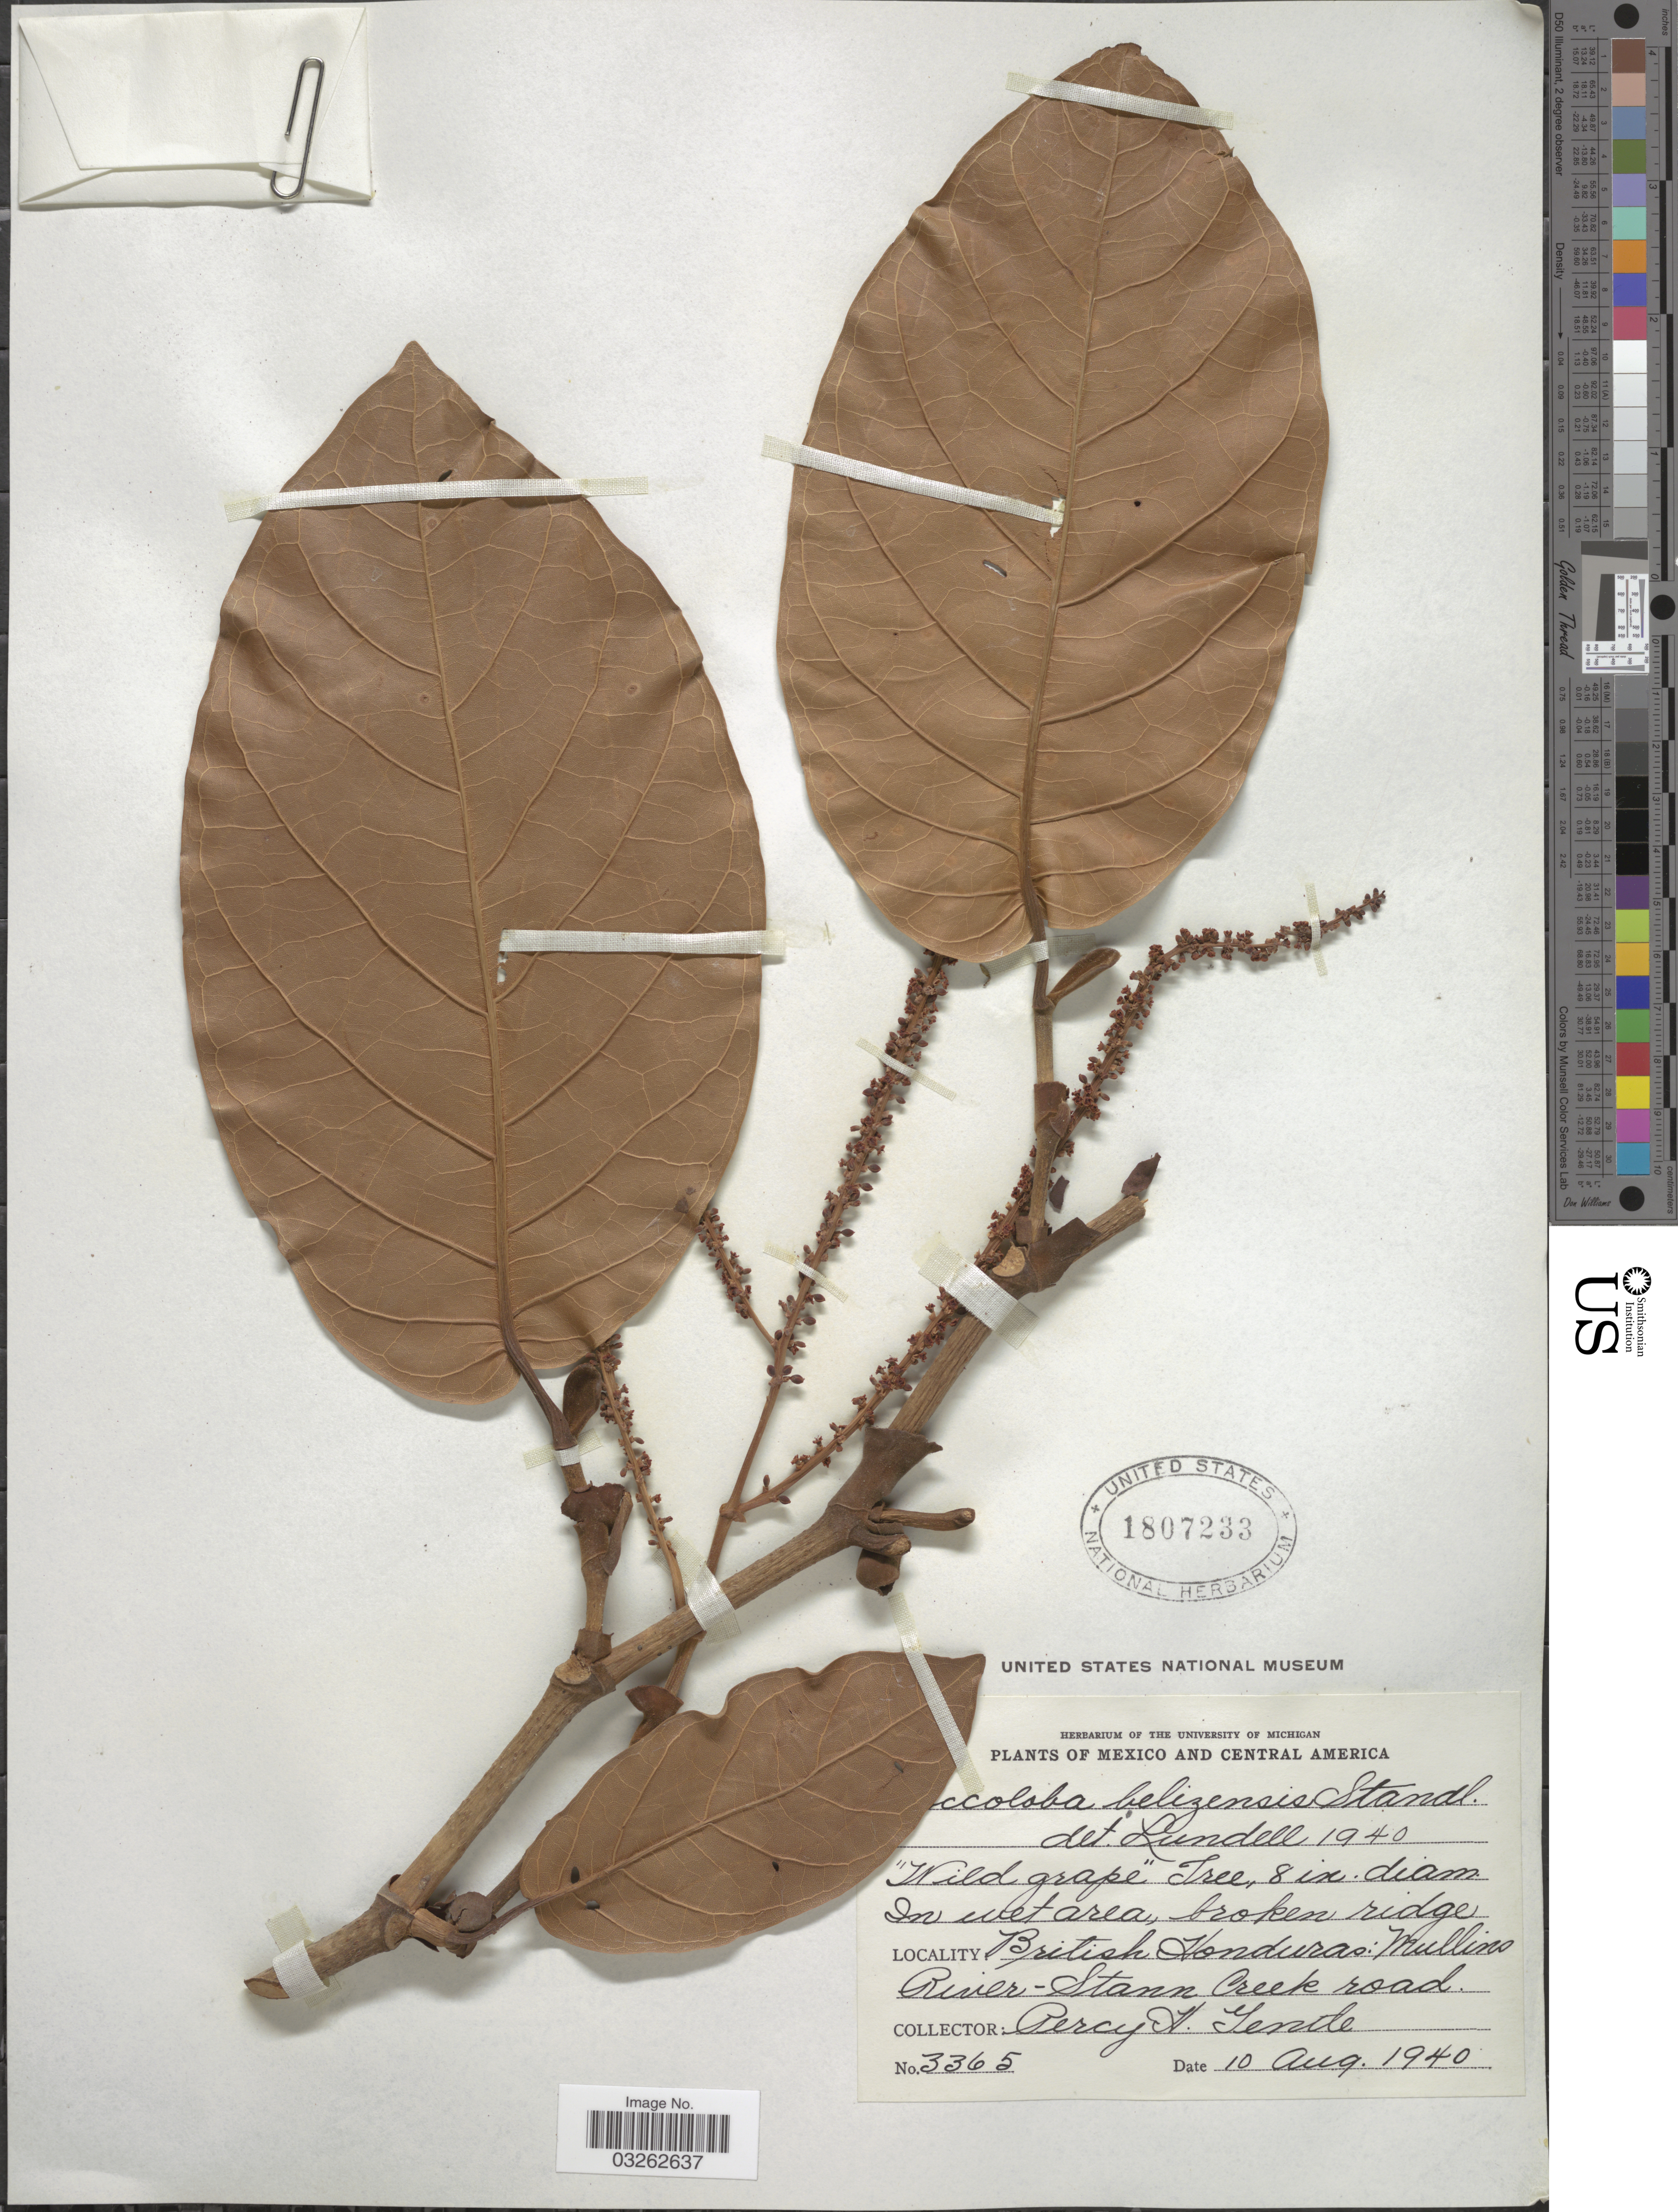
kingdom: Plantae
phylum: Tracheophyta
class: Magnoliopsida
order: Caryophyllales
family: Polygonaceae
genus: Coccoloba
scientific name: Coccoloba belizensis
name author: Standl.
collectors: P. H. Gentle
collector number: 3365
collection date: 1940-08-10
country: Belize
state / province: Stann Creek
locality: British Honduras: Mullins River - Stann Creek road.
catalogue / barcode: US 1807233